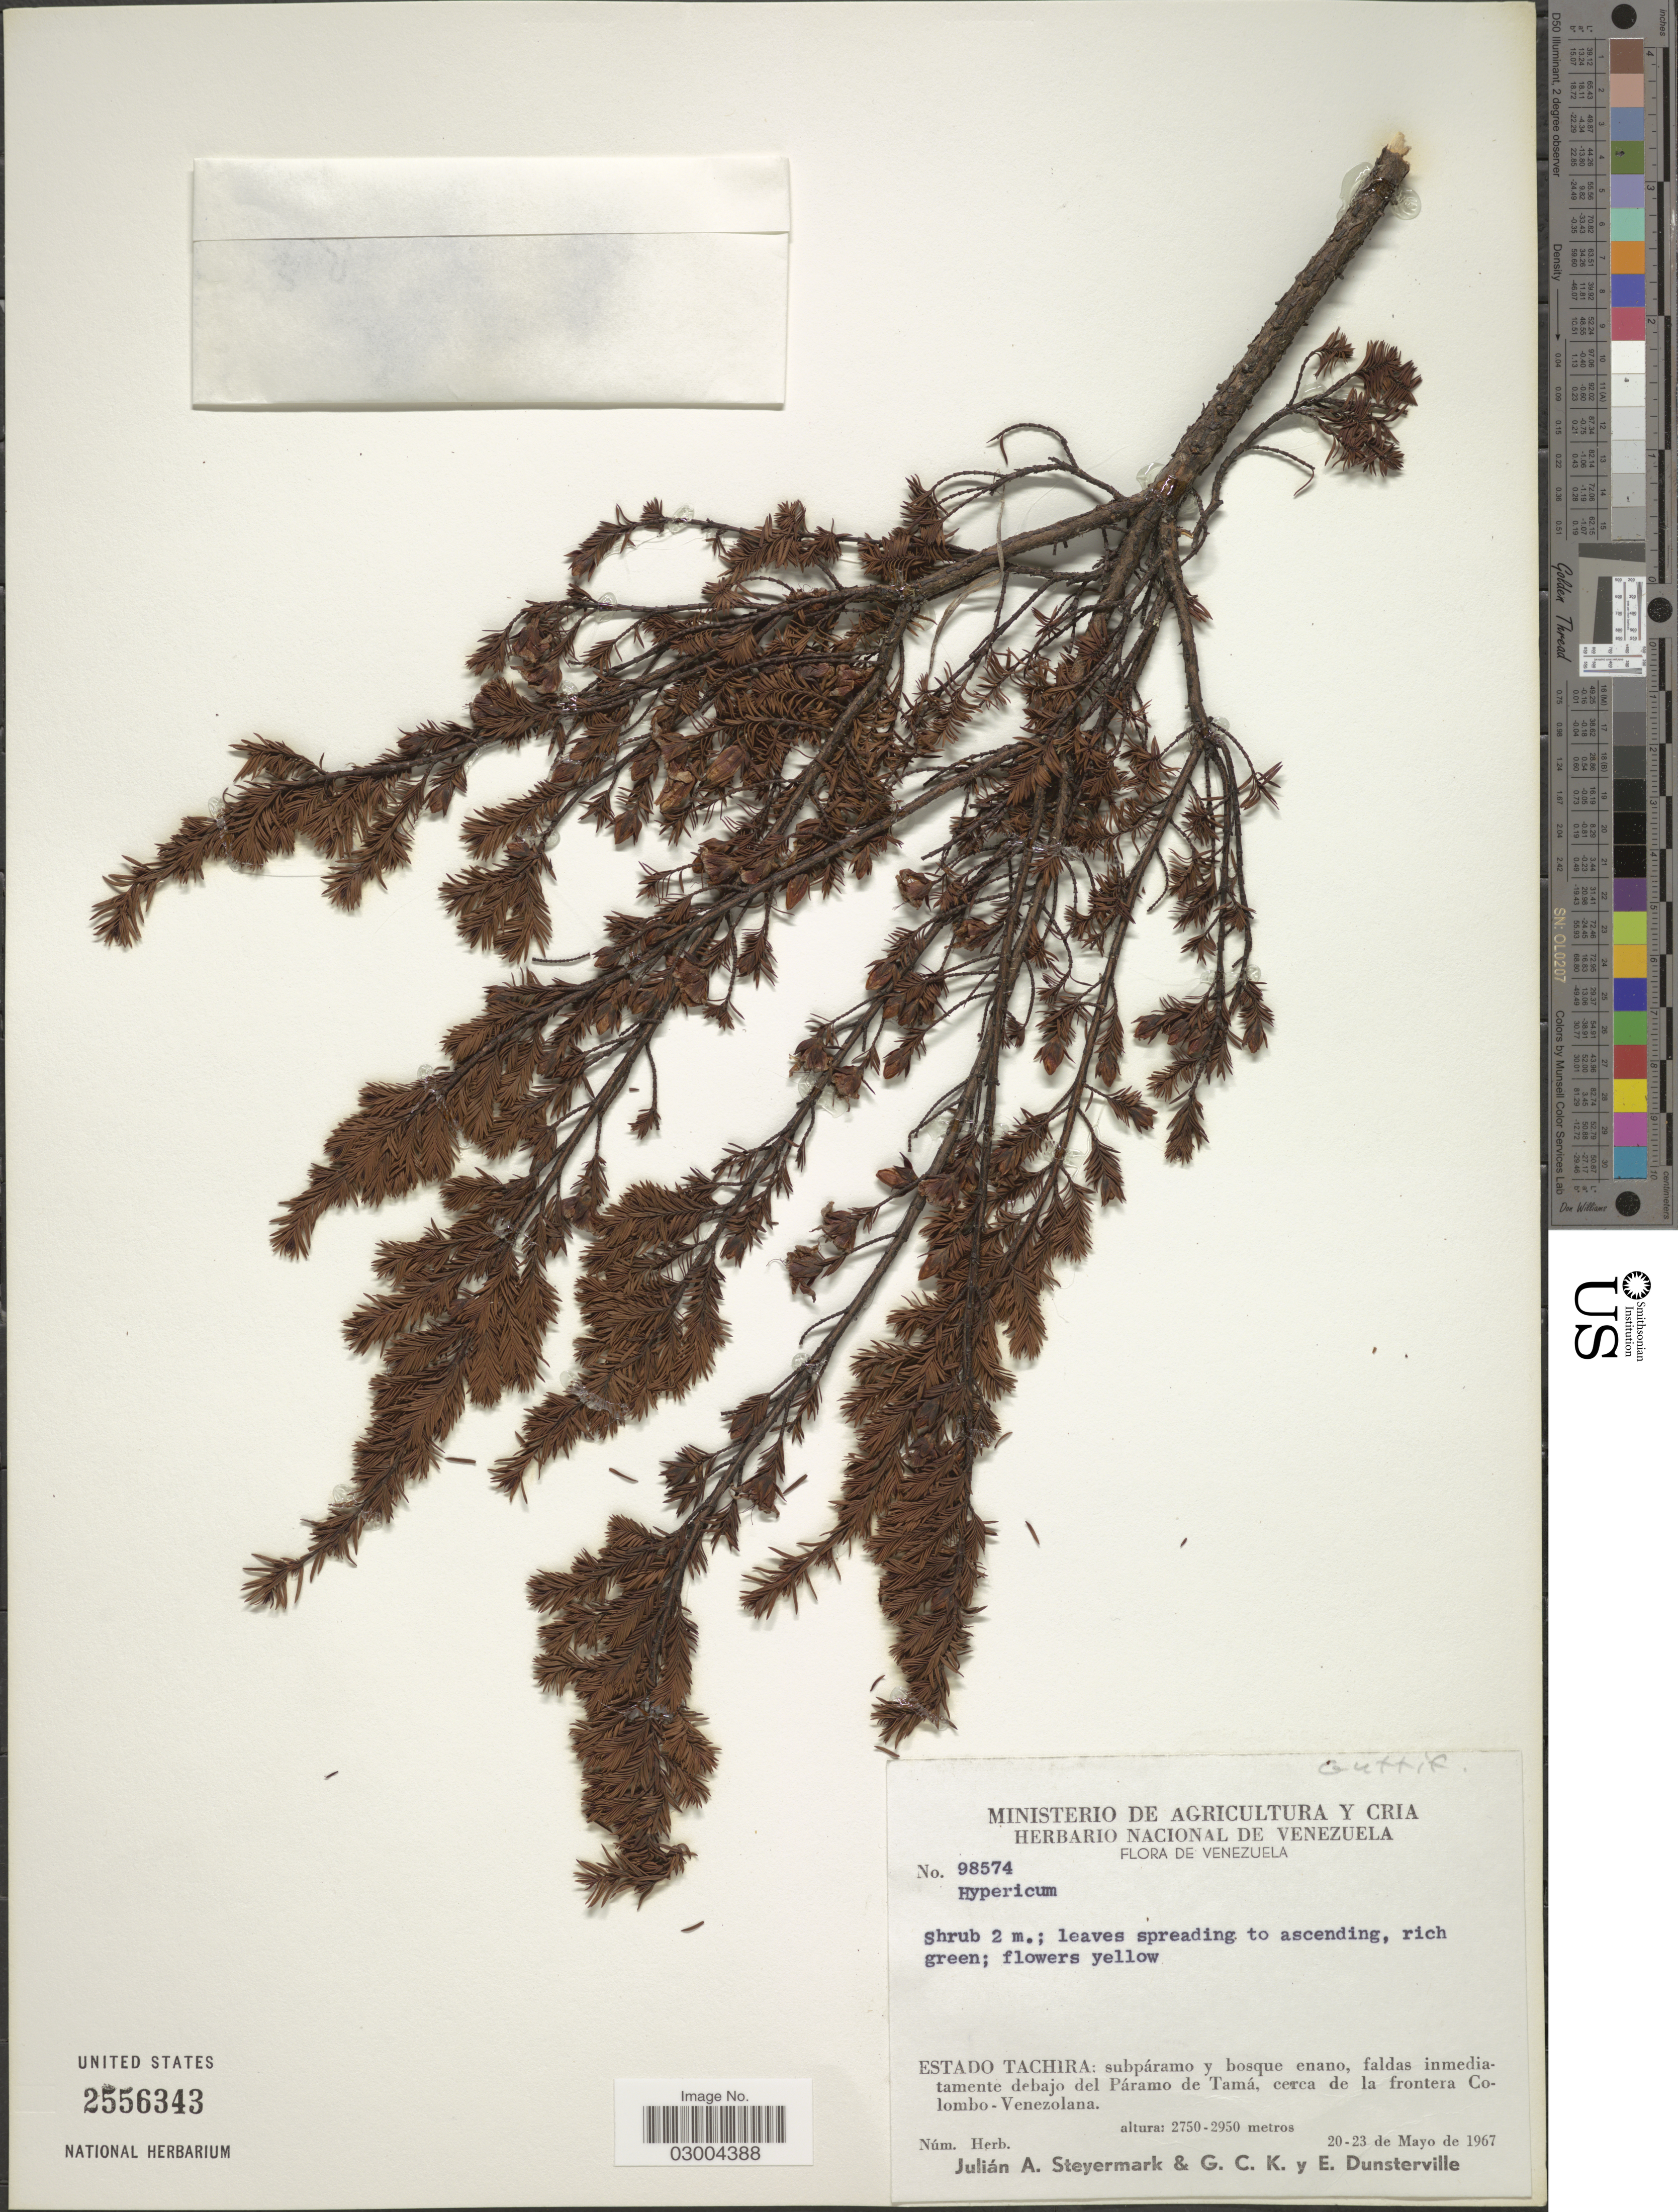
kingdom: Plantae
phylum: Tracheophyta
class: Magnoliopsida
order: Malpighiales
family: Hypericaceae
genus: Hypericum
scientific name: Hypericum sp.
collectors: J. Steyermark, G. C. K. Dunsterville & E. Dunsterville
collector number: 98574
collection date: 1967-05-20/1967-05-23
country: Venezuela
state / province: Tachira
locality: Estado Tachira: subpáramo y bosque enano, faldas inmediatamente debajo del Páramo de Tamá, cerca de la frontera Colombo-Venezolana.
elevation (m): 2750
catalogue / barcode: US 2556343